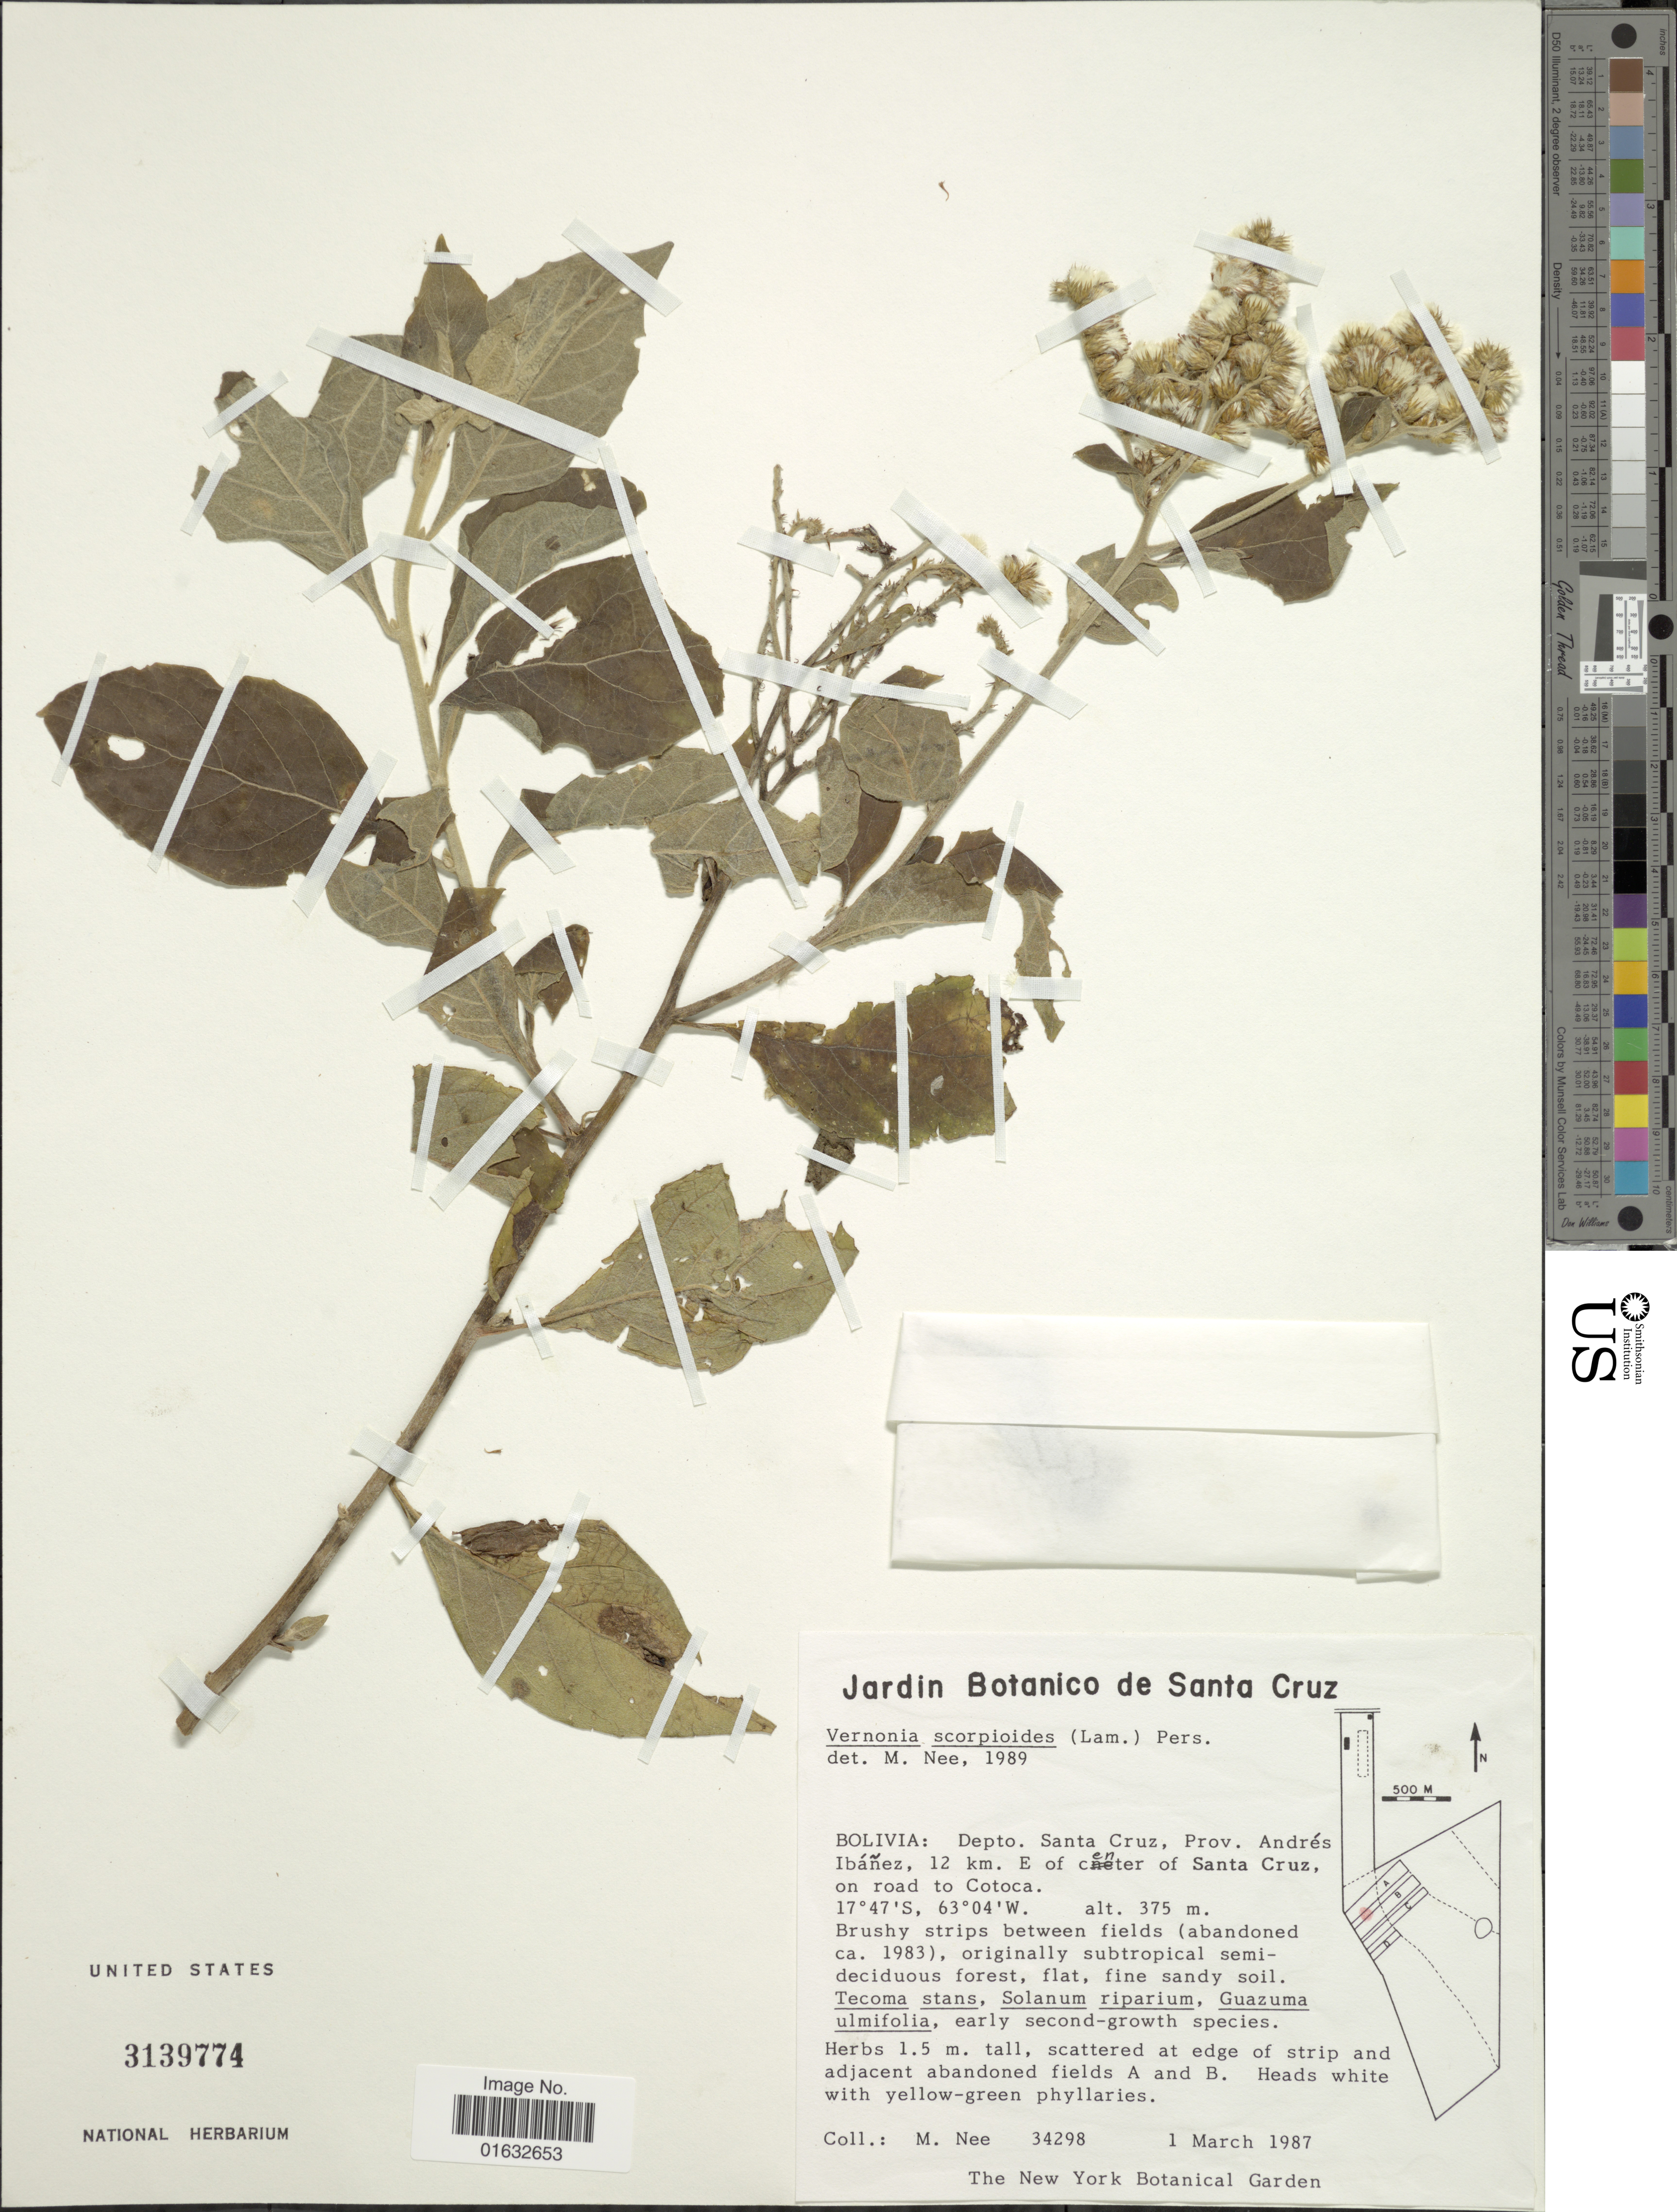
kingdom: Plantae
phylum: Tracheophyta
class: Magnoliopsida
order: Asterales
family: Asteraceae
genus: Cyrtocymura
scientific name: Cyrtocymura scorpioides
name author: (Lam.) H. Rob.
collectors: M. Nee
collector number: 34298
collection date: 1987-03-01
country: Bolivia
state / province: Santa Cruz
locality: Prov. Andres Ibanez, 12 km. E of center of Santa Cruz, on road to Cotoca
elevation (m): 375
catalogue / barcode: US 3139774